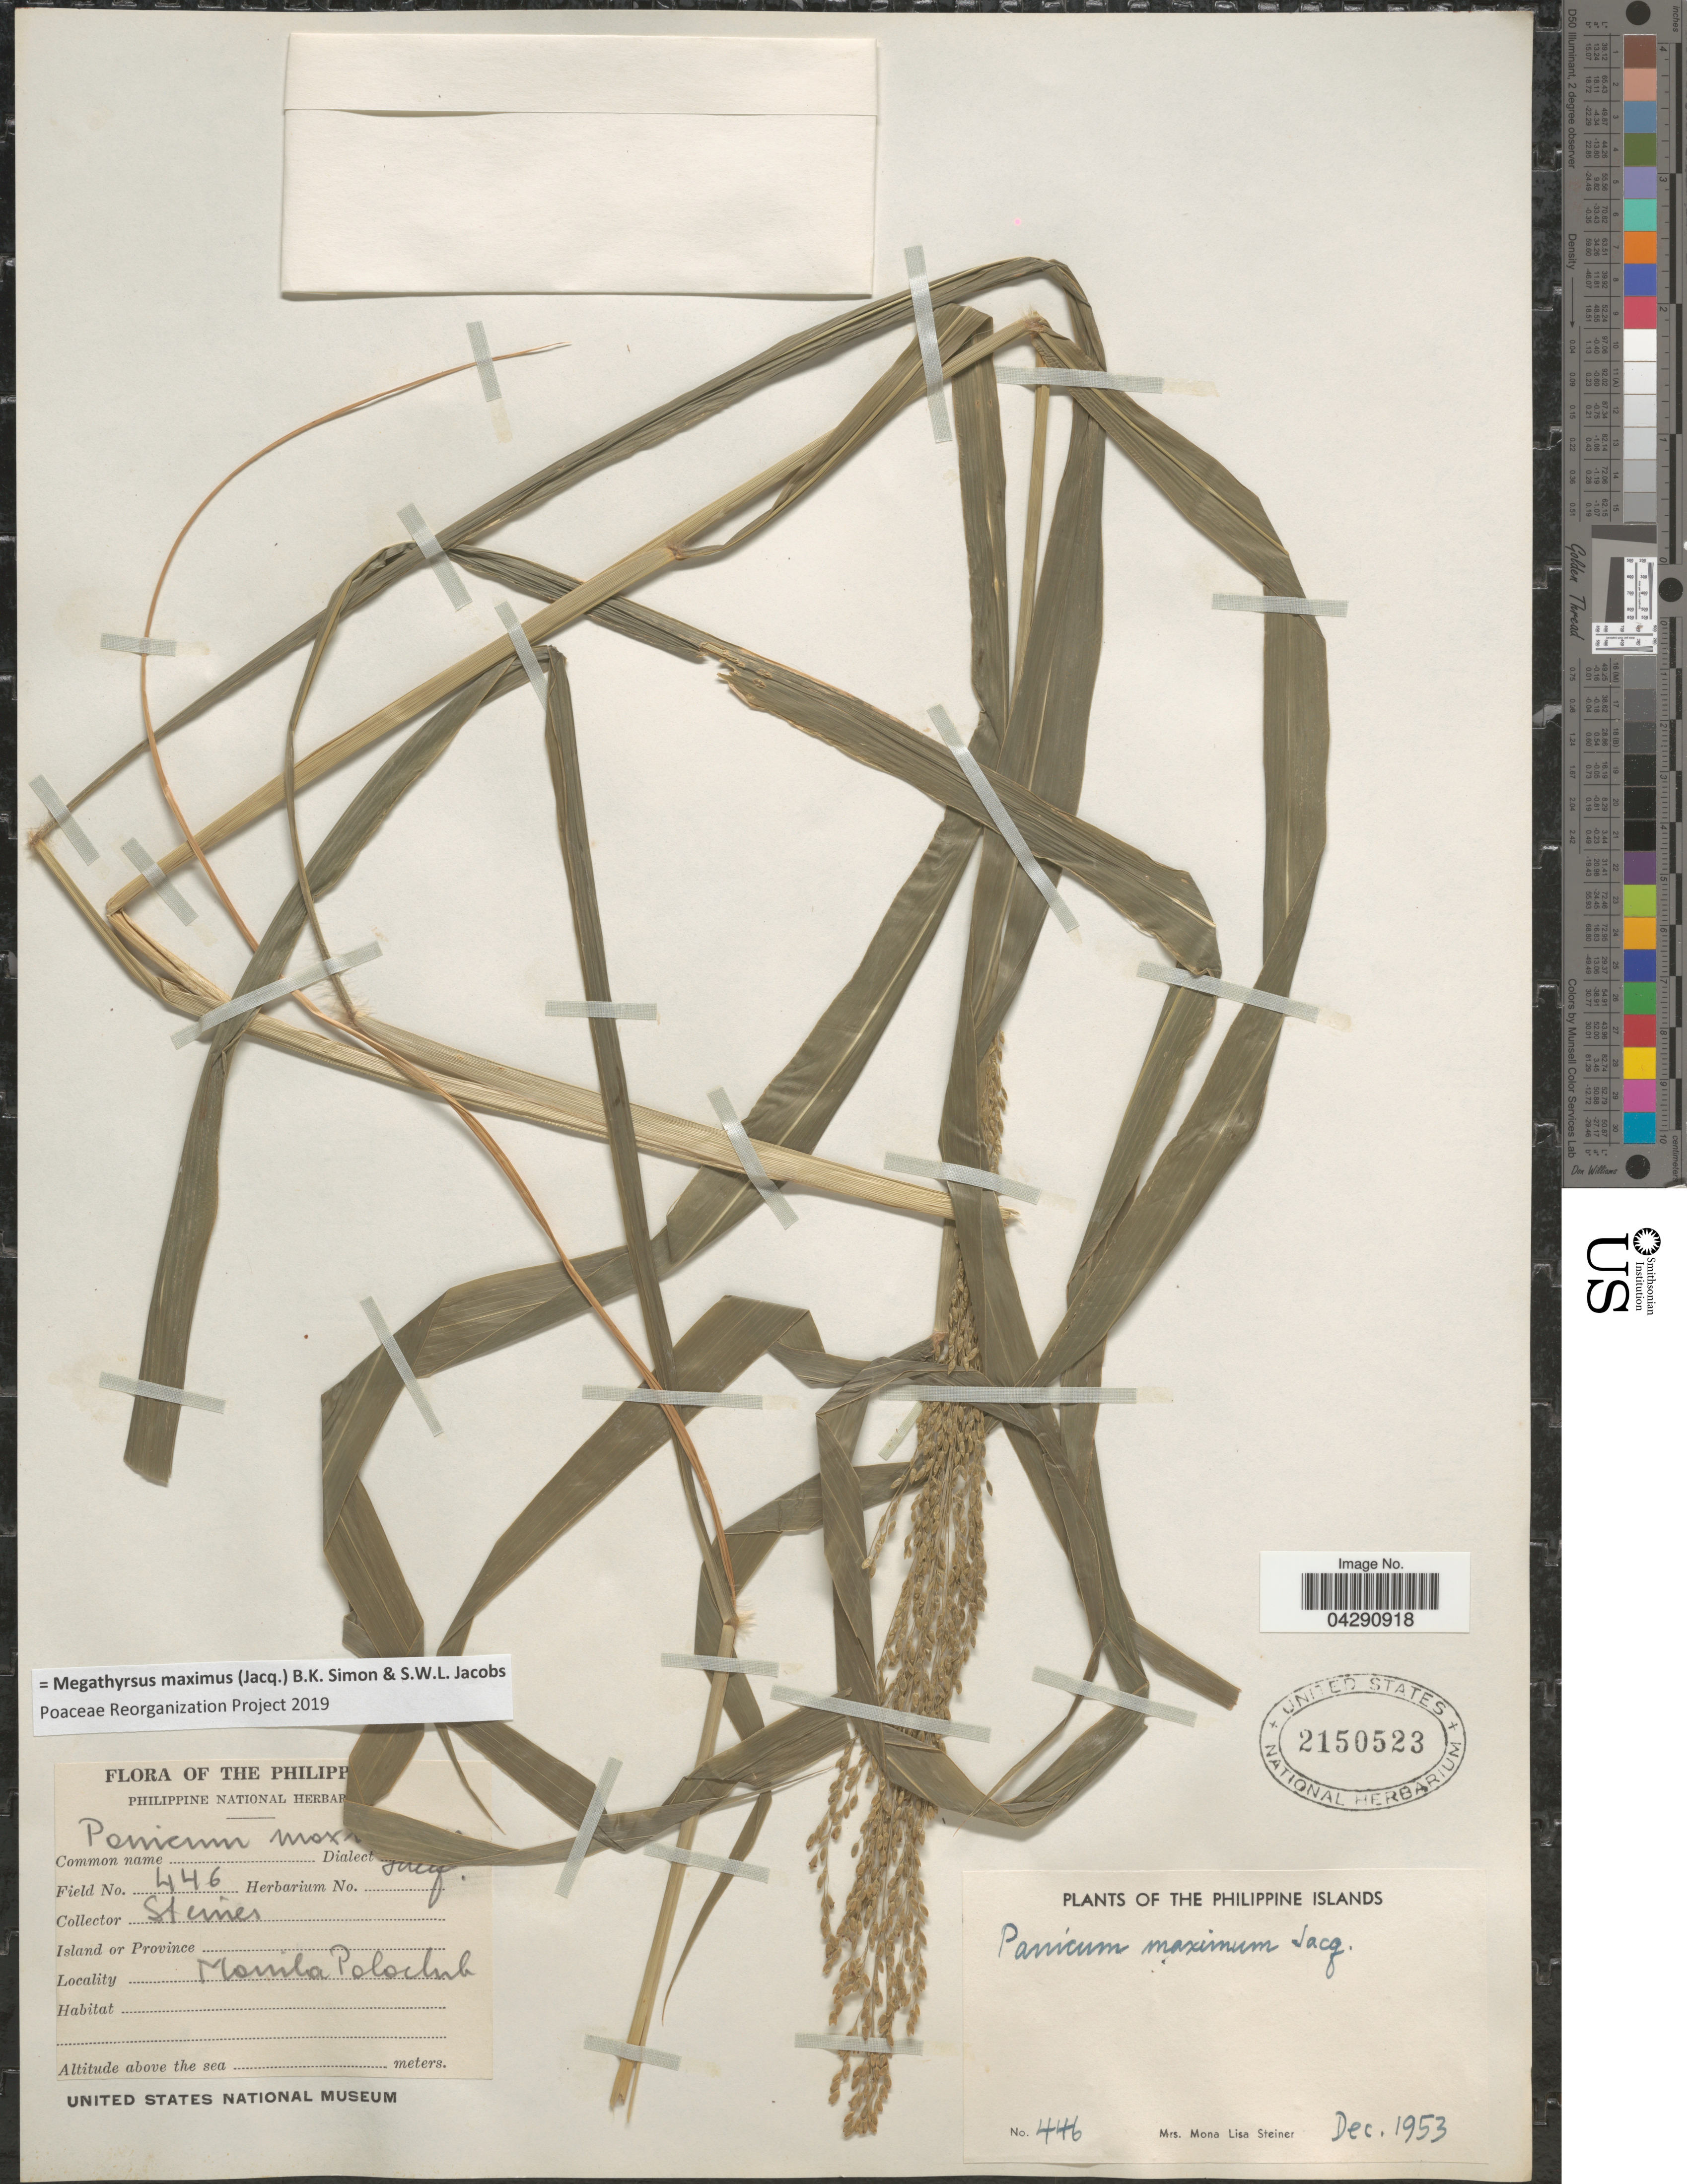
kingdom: Plantae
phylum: Tracheophyta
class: Liliopsida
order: Poales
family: Poaceae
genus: Megathyrsus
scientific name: Megathyrsus maximus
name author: (Jacq.) B.K. Simon & S.W.L. Jacobs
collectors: M. Steiner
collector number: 446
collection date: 1953-12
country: Philippines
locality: Manila Poloclub.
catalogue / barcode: US 2150523